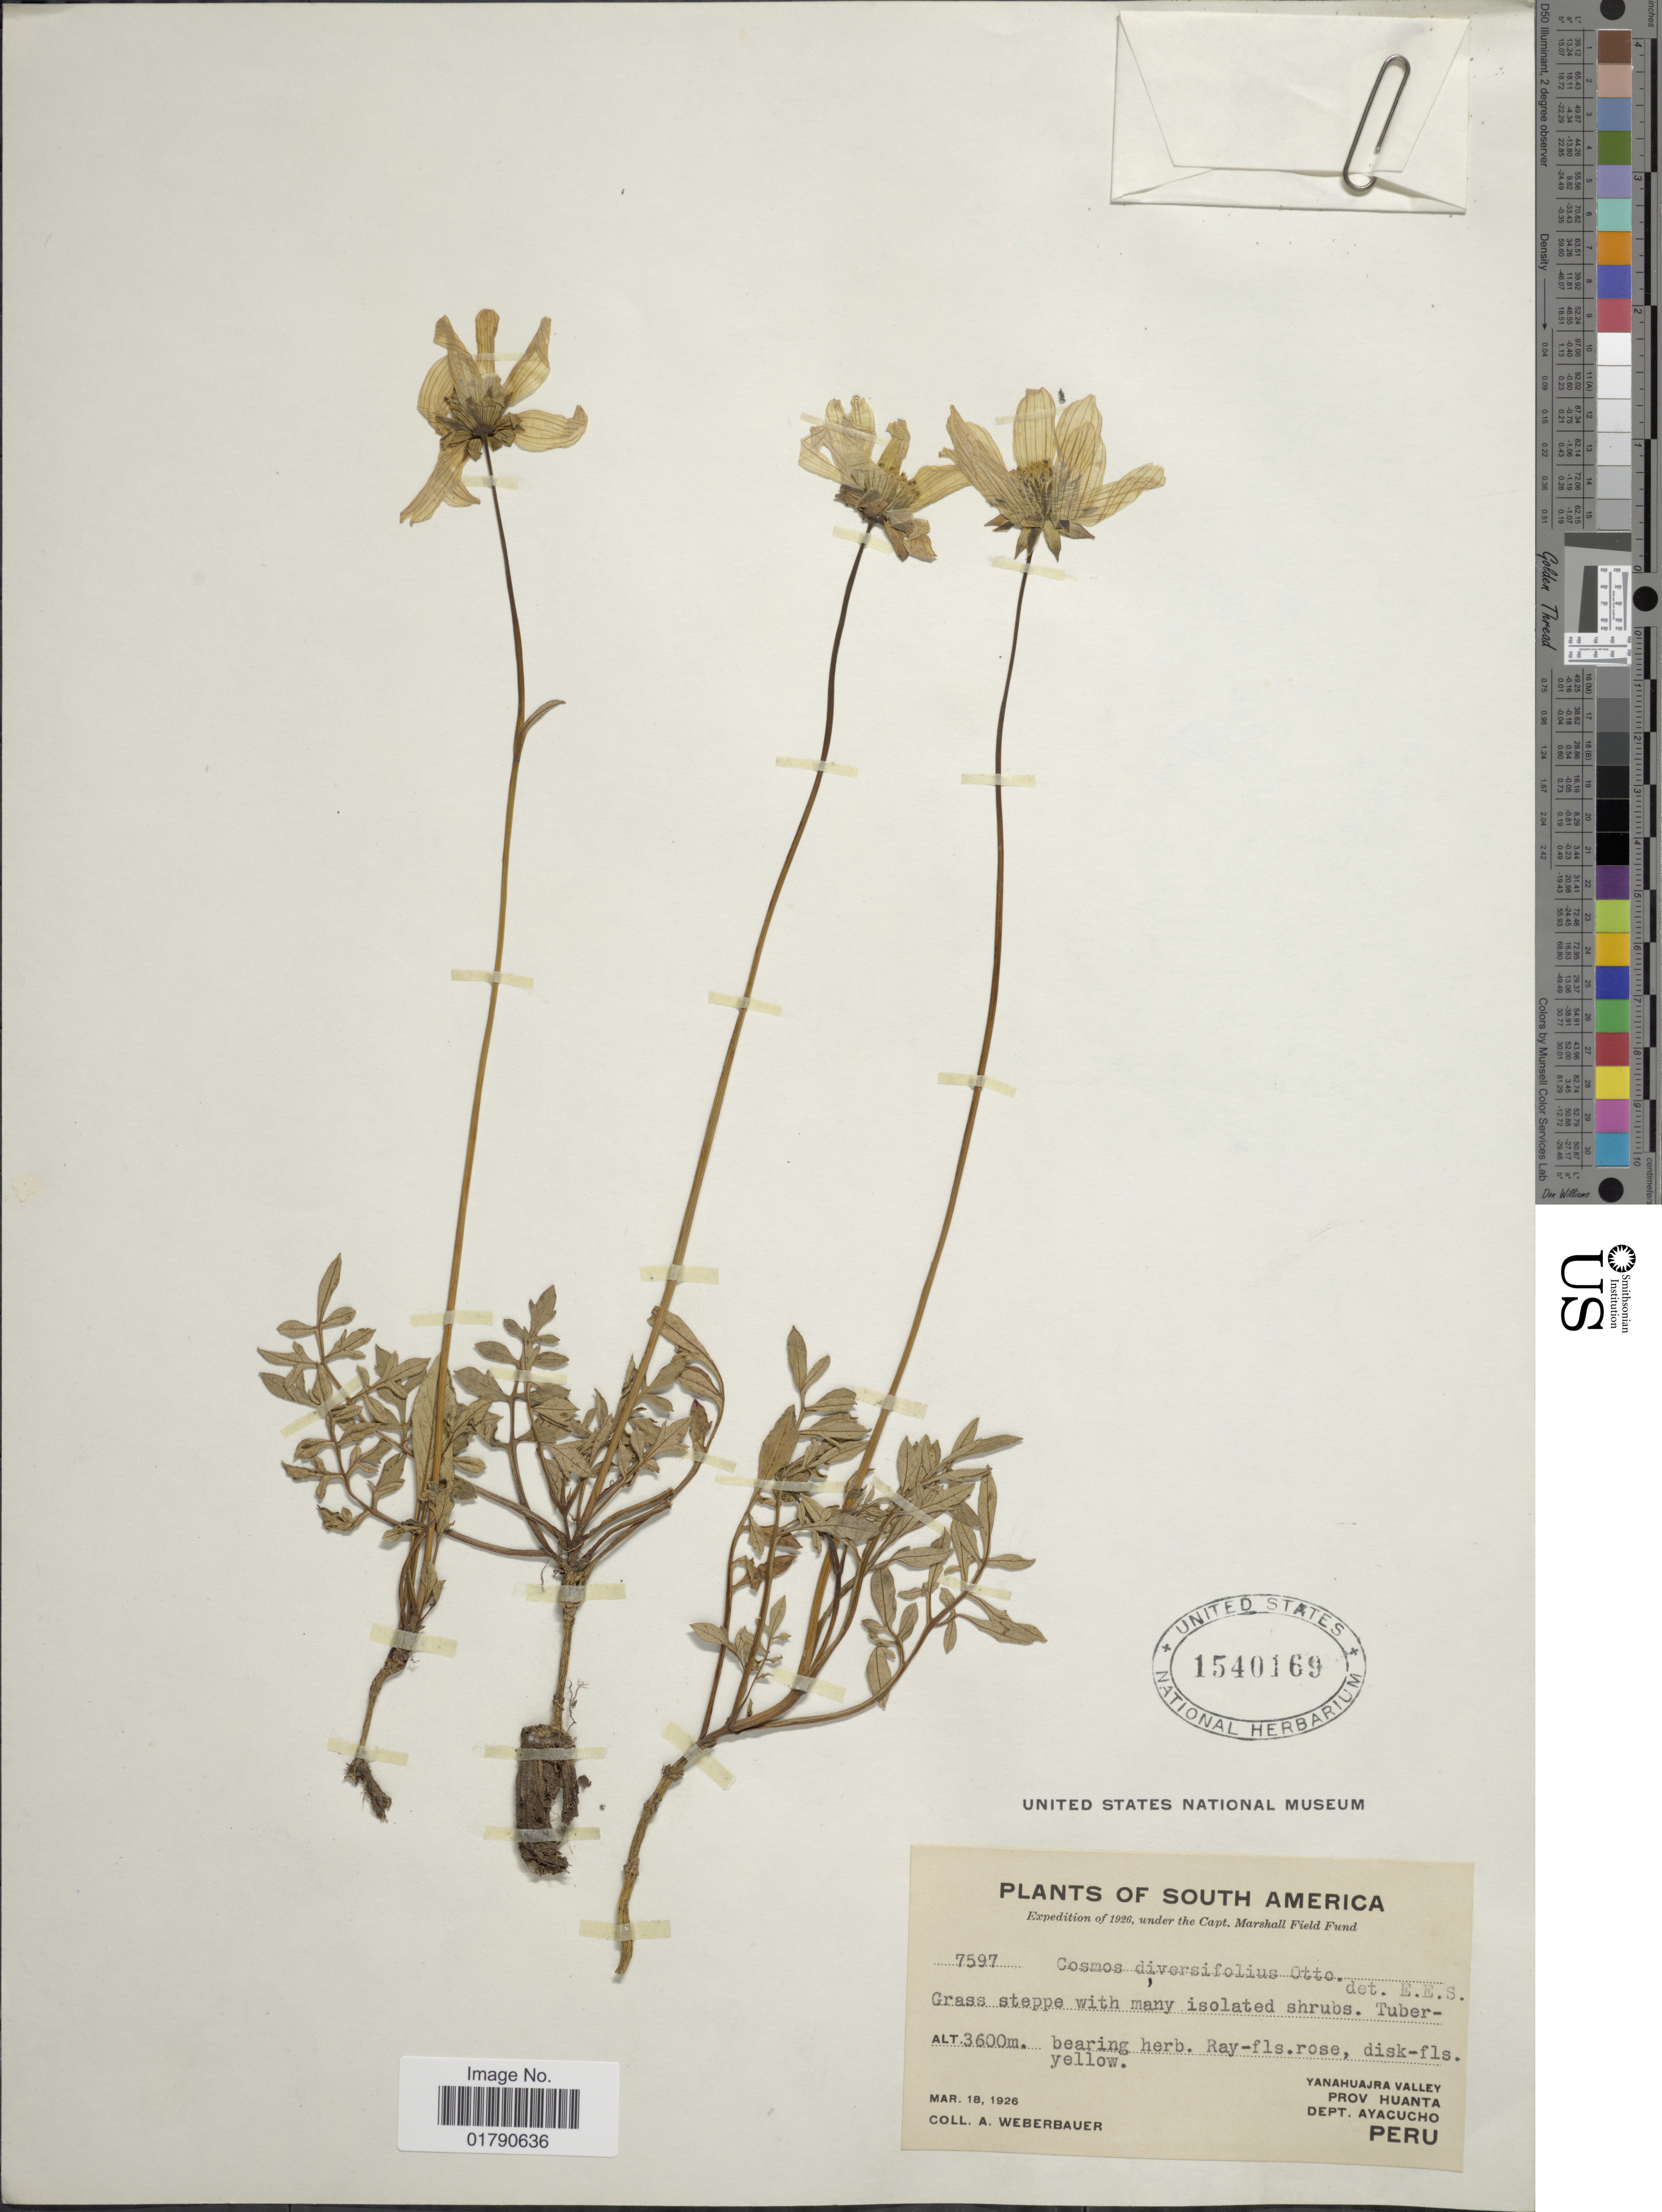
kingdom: Plantae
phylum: Tracheophyta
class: Magnoliopsida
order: Asterales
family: Asteraceae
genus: Cosmos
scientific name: Cosmos diversifolius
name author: Otto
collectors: A. Weberbauer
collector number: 7597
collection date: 1926-03-18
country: Peru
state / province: Ayacucho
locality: South America, Yanahuajra Valley, Prov. Huanta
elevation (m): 3600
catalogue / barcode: US 1540169